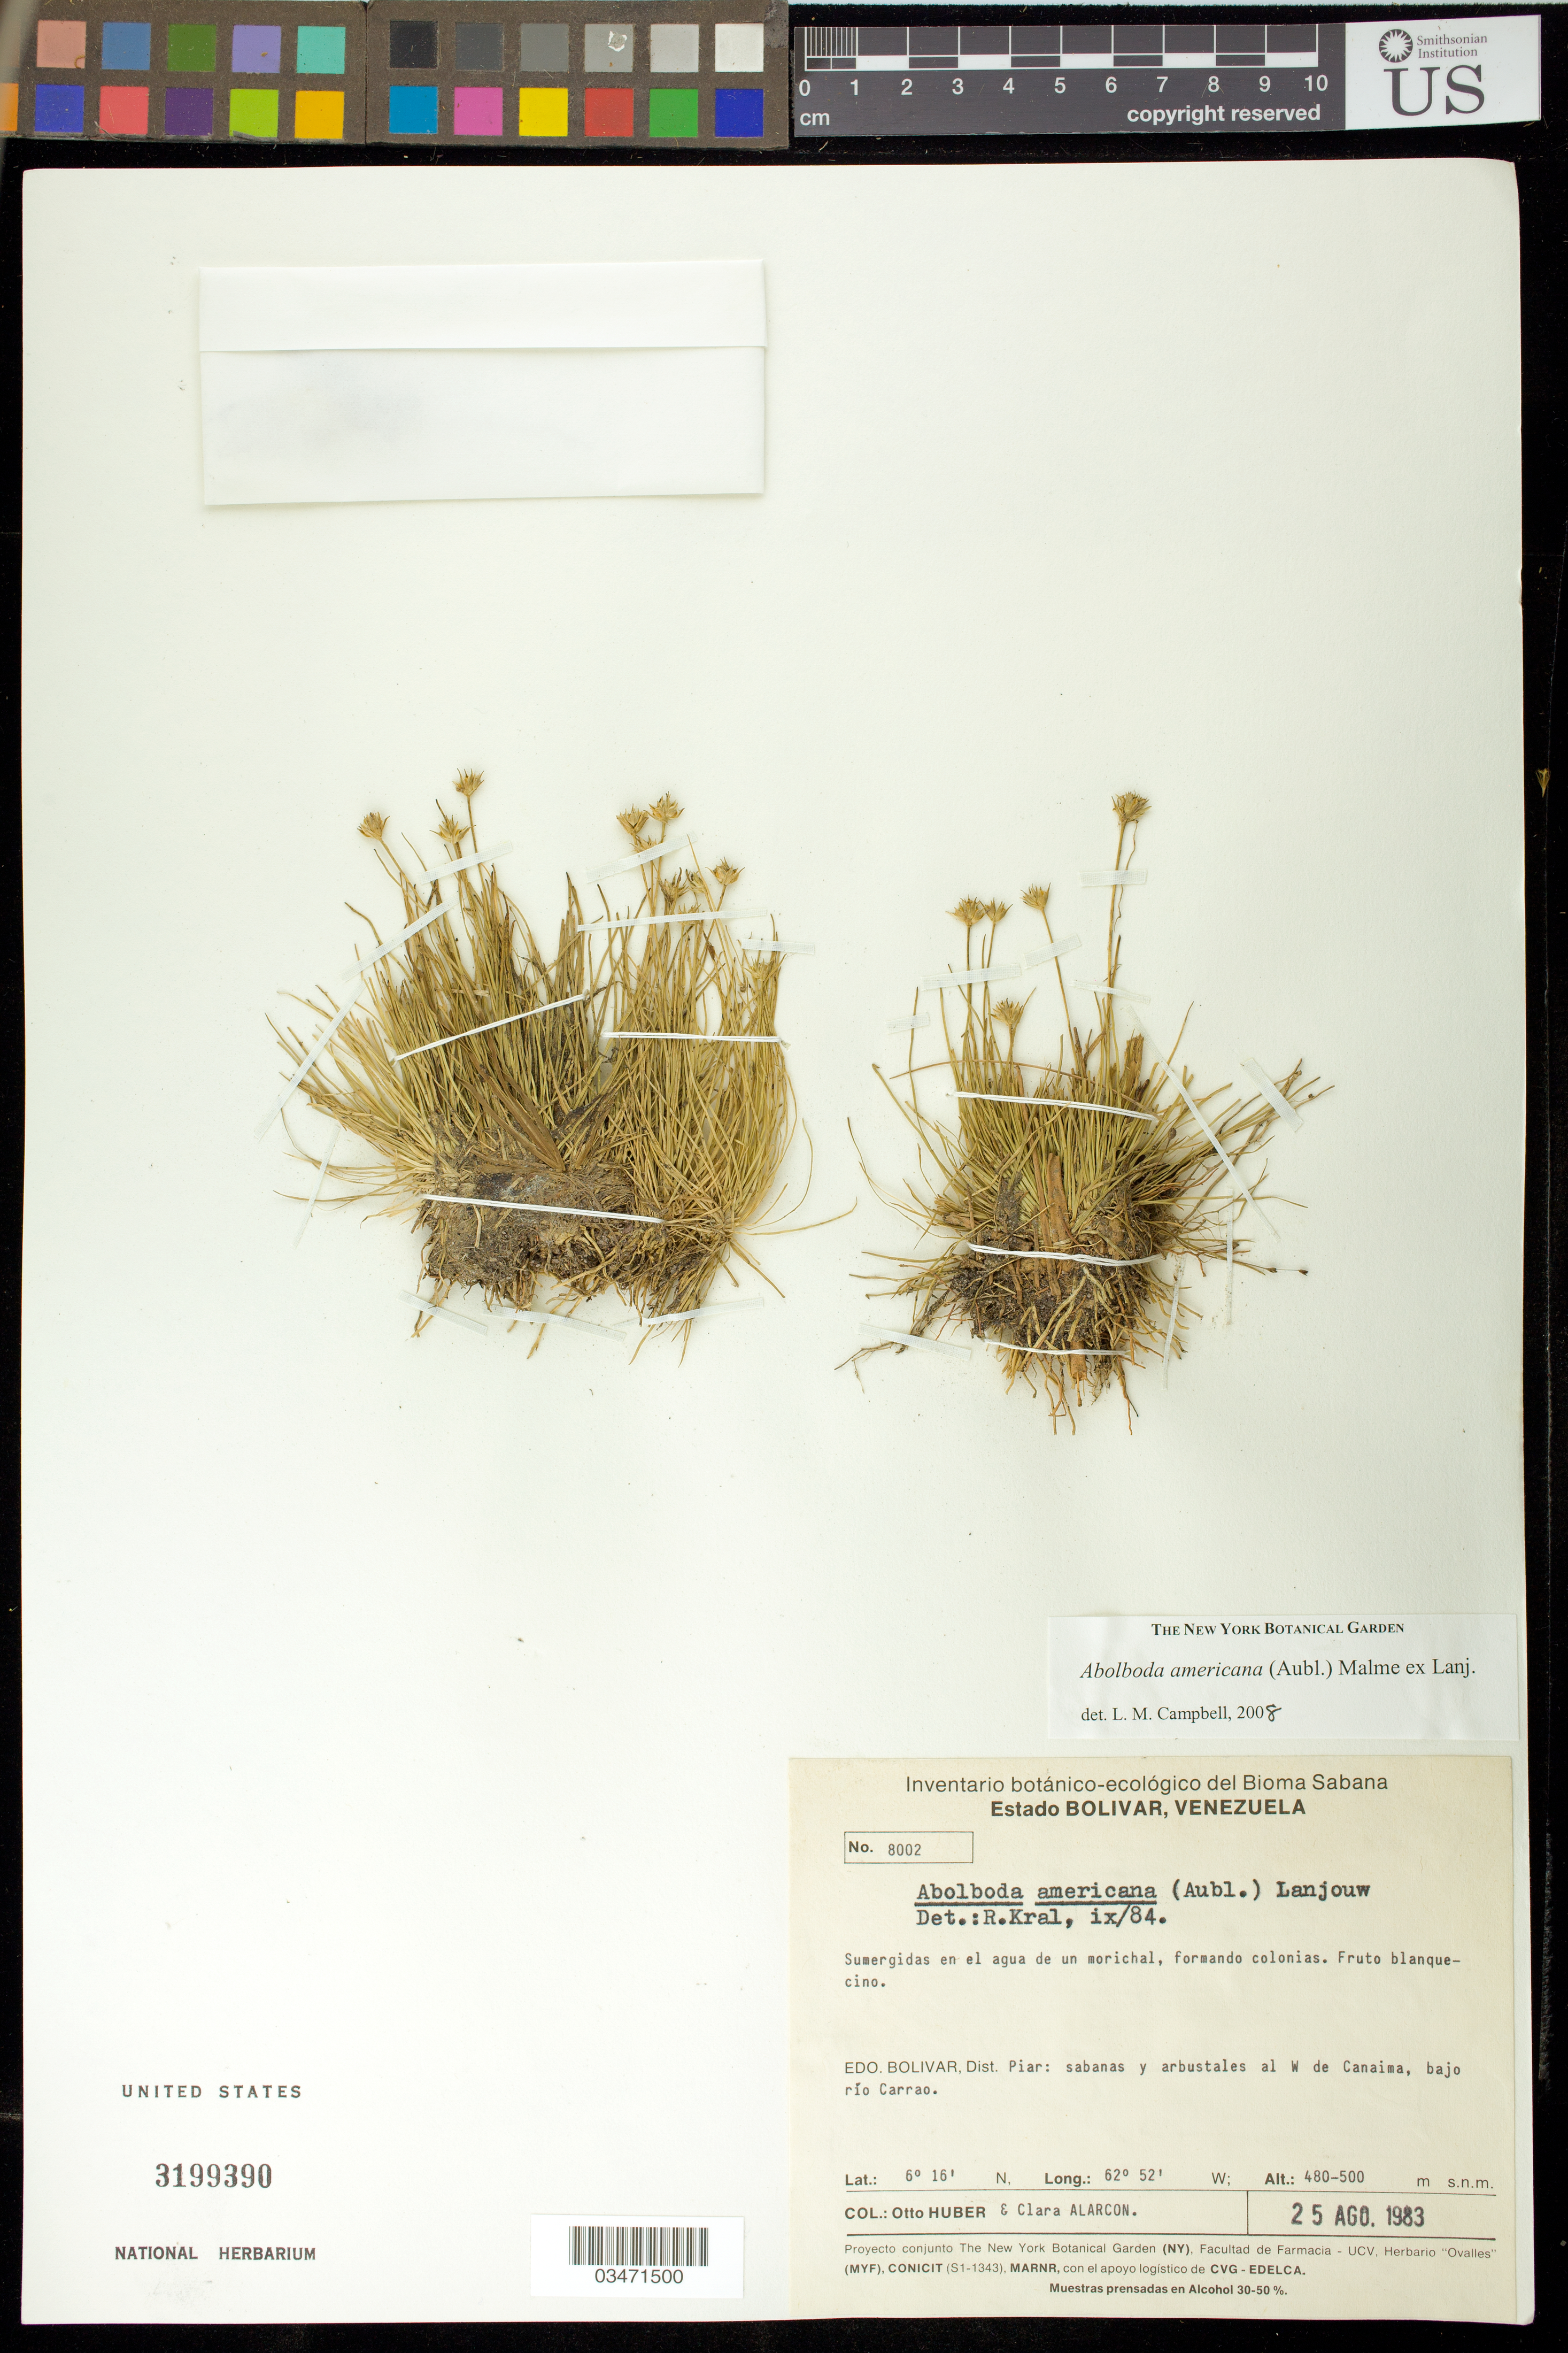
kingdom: Plantae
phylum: Tracheophyta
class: Liliopsida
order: Poales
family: Xyridaceae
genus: Abolboda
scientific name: Abolboda americana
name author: (Aubl.) Lanj.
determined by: Campbell, L. M.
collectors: O. Huber & C. Alarcon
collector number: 8002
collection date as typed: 25-Aug-83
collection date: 1983-08-25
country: Venezuela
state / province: Bolívar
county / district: Piar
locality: Canaima, W of, lower Río Carrao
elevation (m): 480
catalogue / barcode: US 3199390